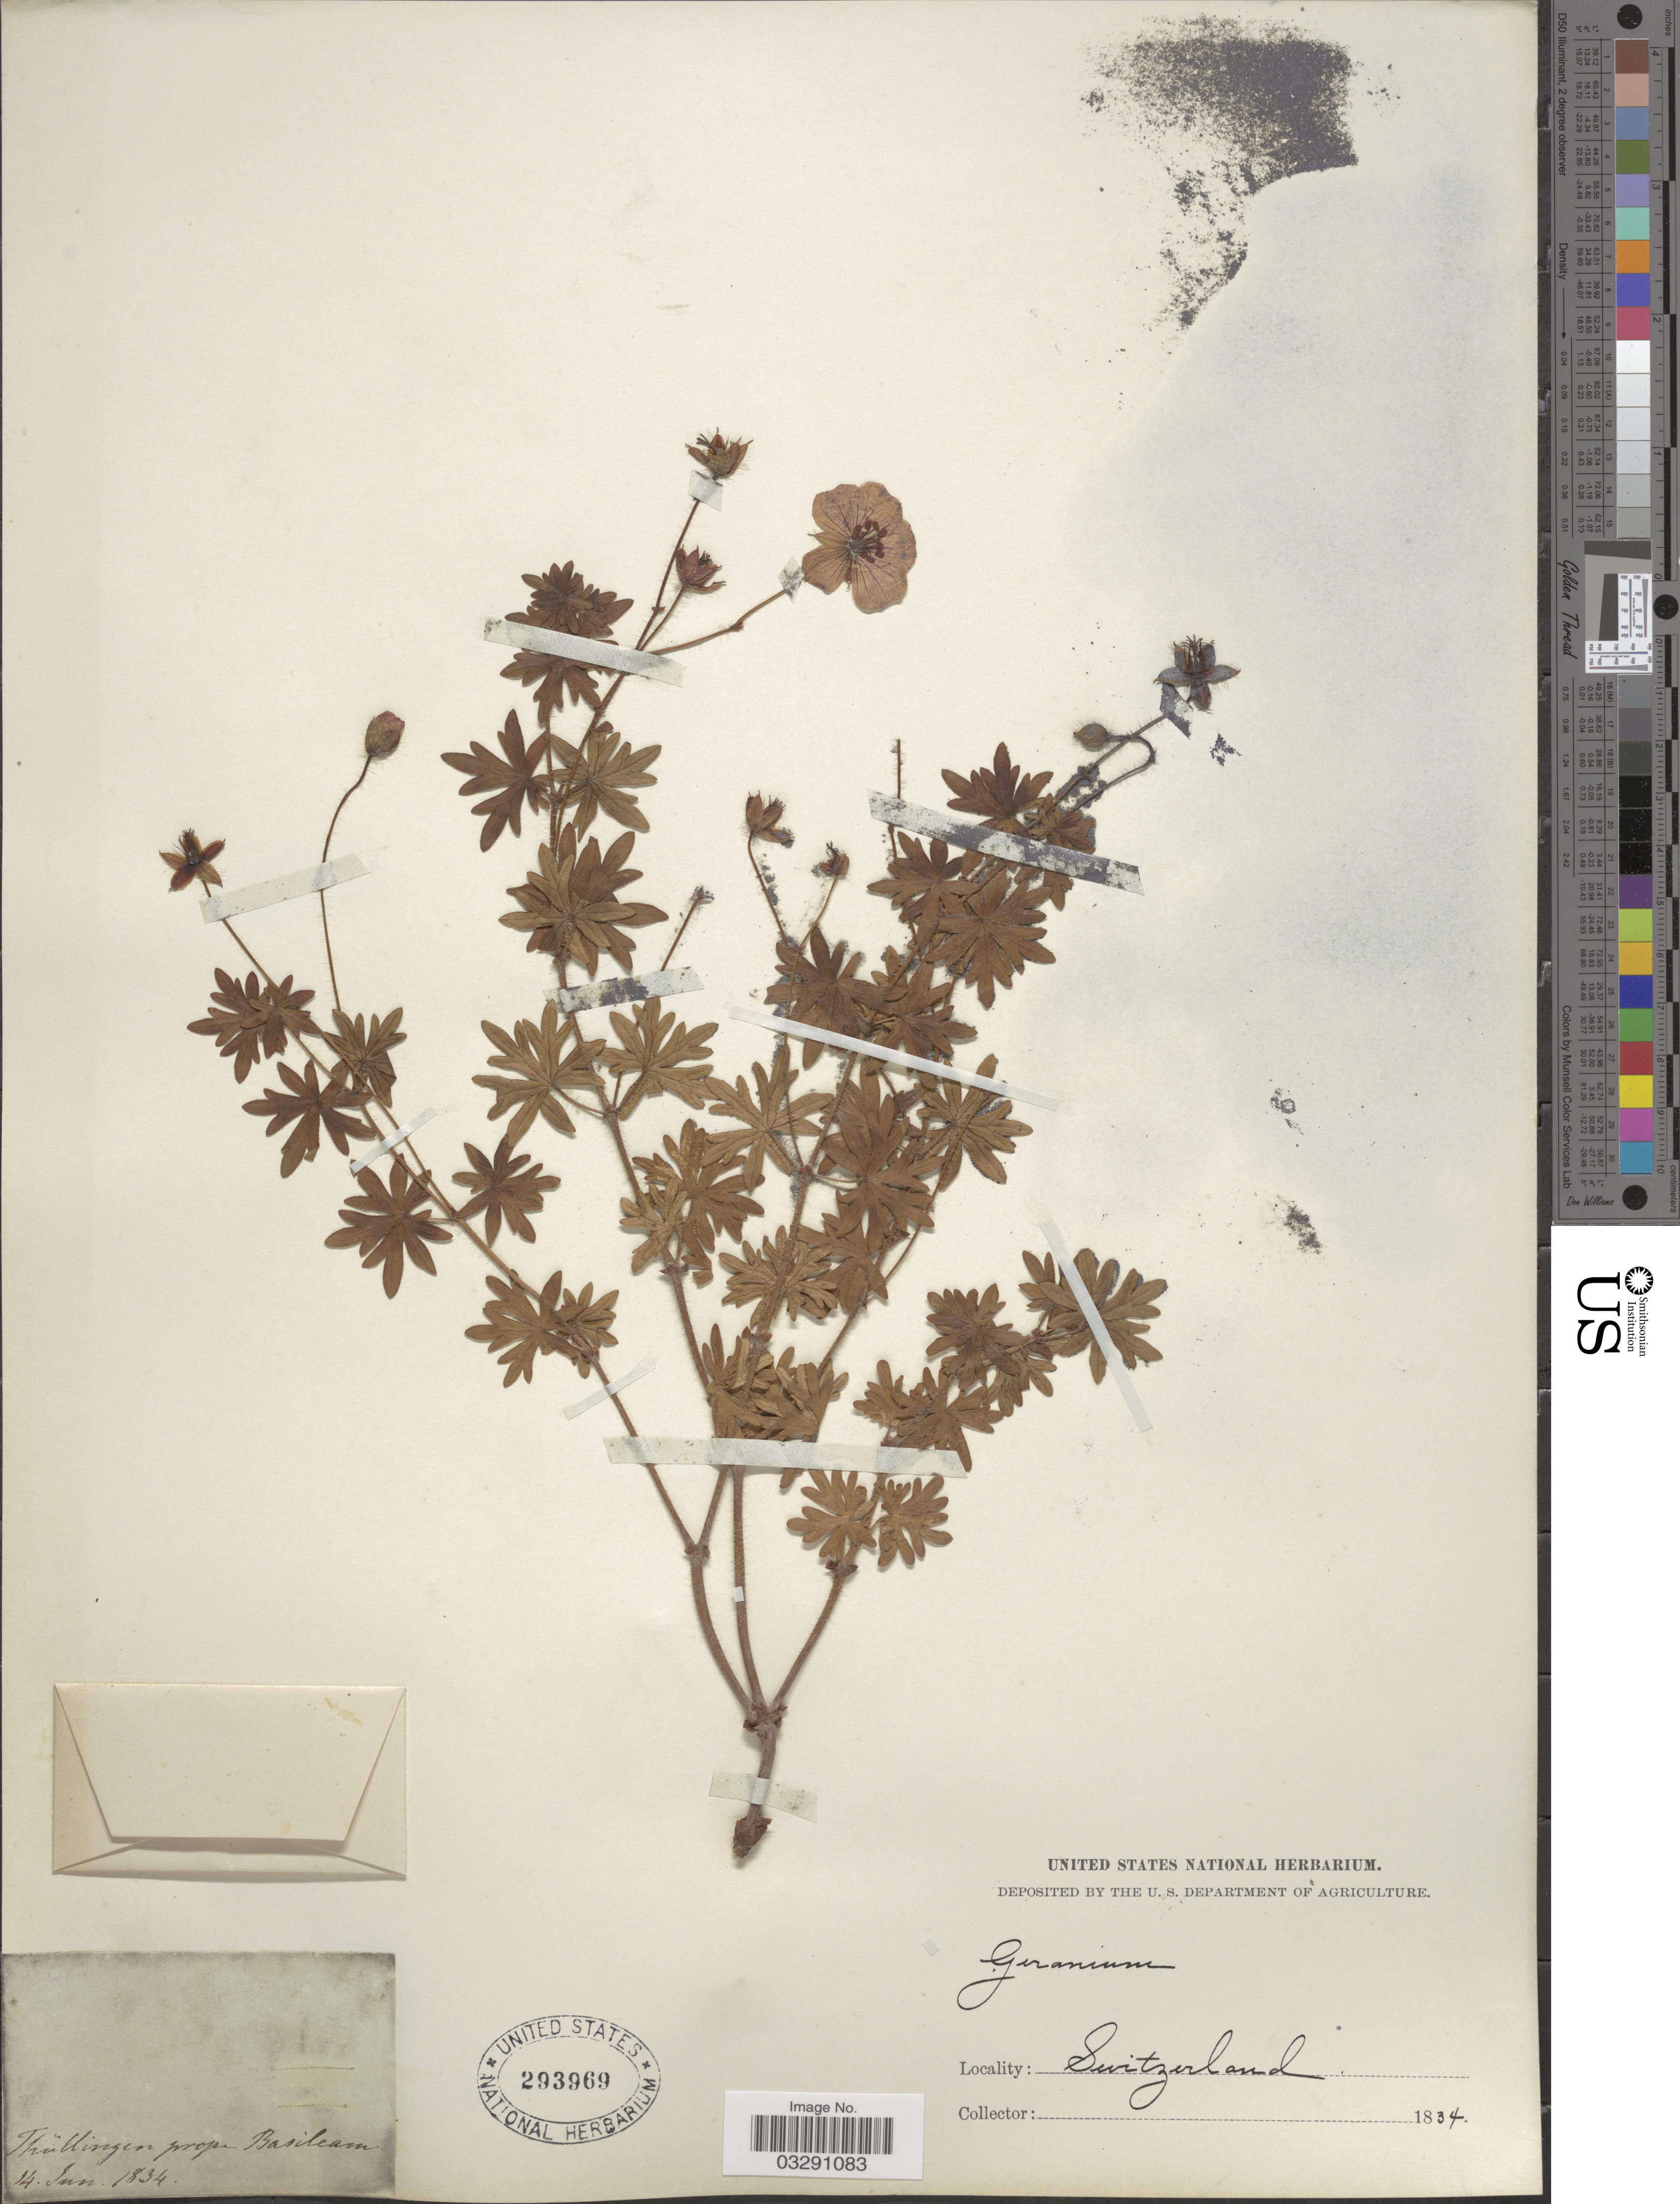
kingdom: Plantae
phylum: Tracheophyta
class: Magnoliopsida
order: Geraniales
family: Geraniaceae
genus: Geranium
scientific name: Geranium sp.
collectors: ex herb. United States National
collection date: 1834-06-14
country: Switzerland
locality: Thüllingen prope Basileam.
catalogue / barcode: US 293969